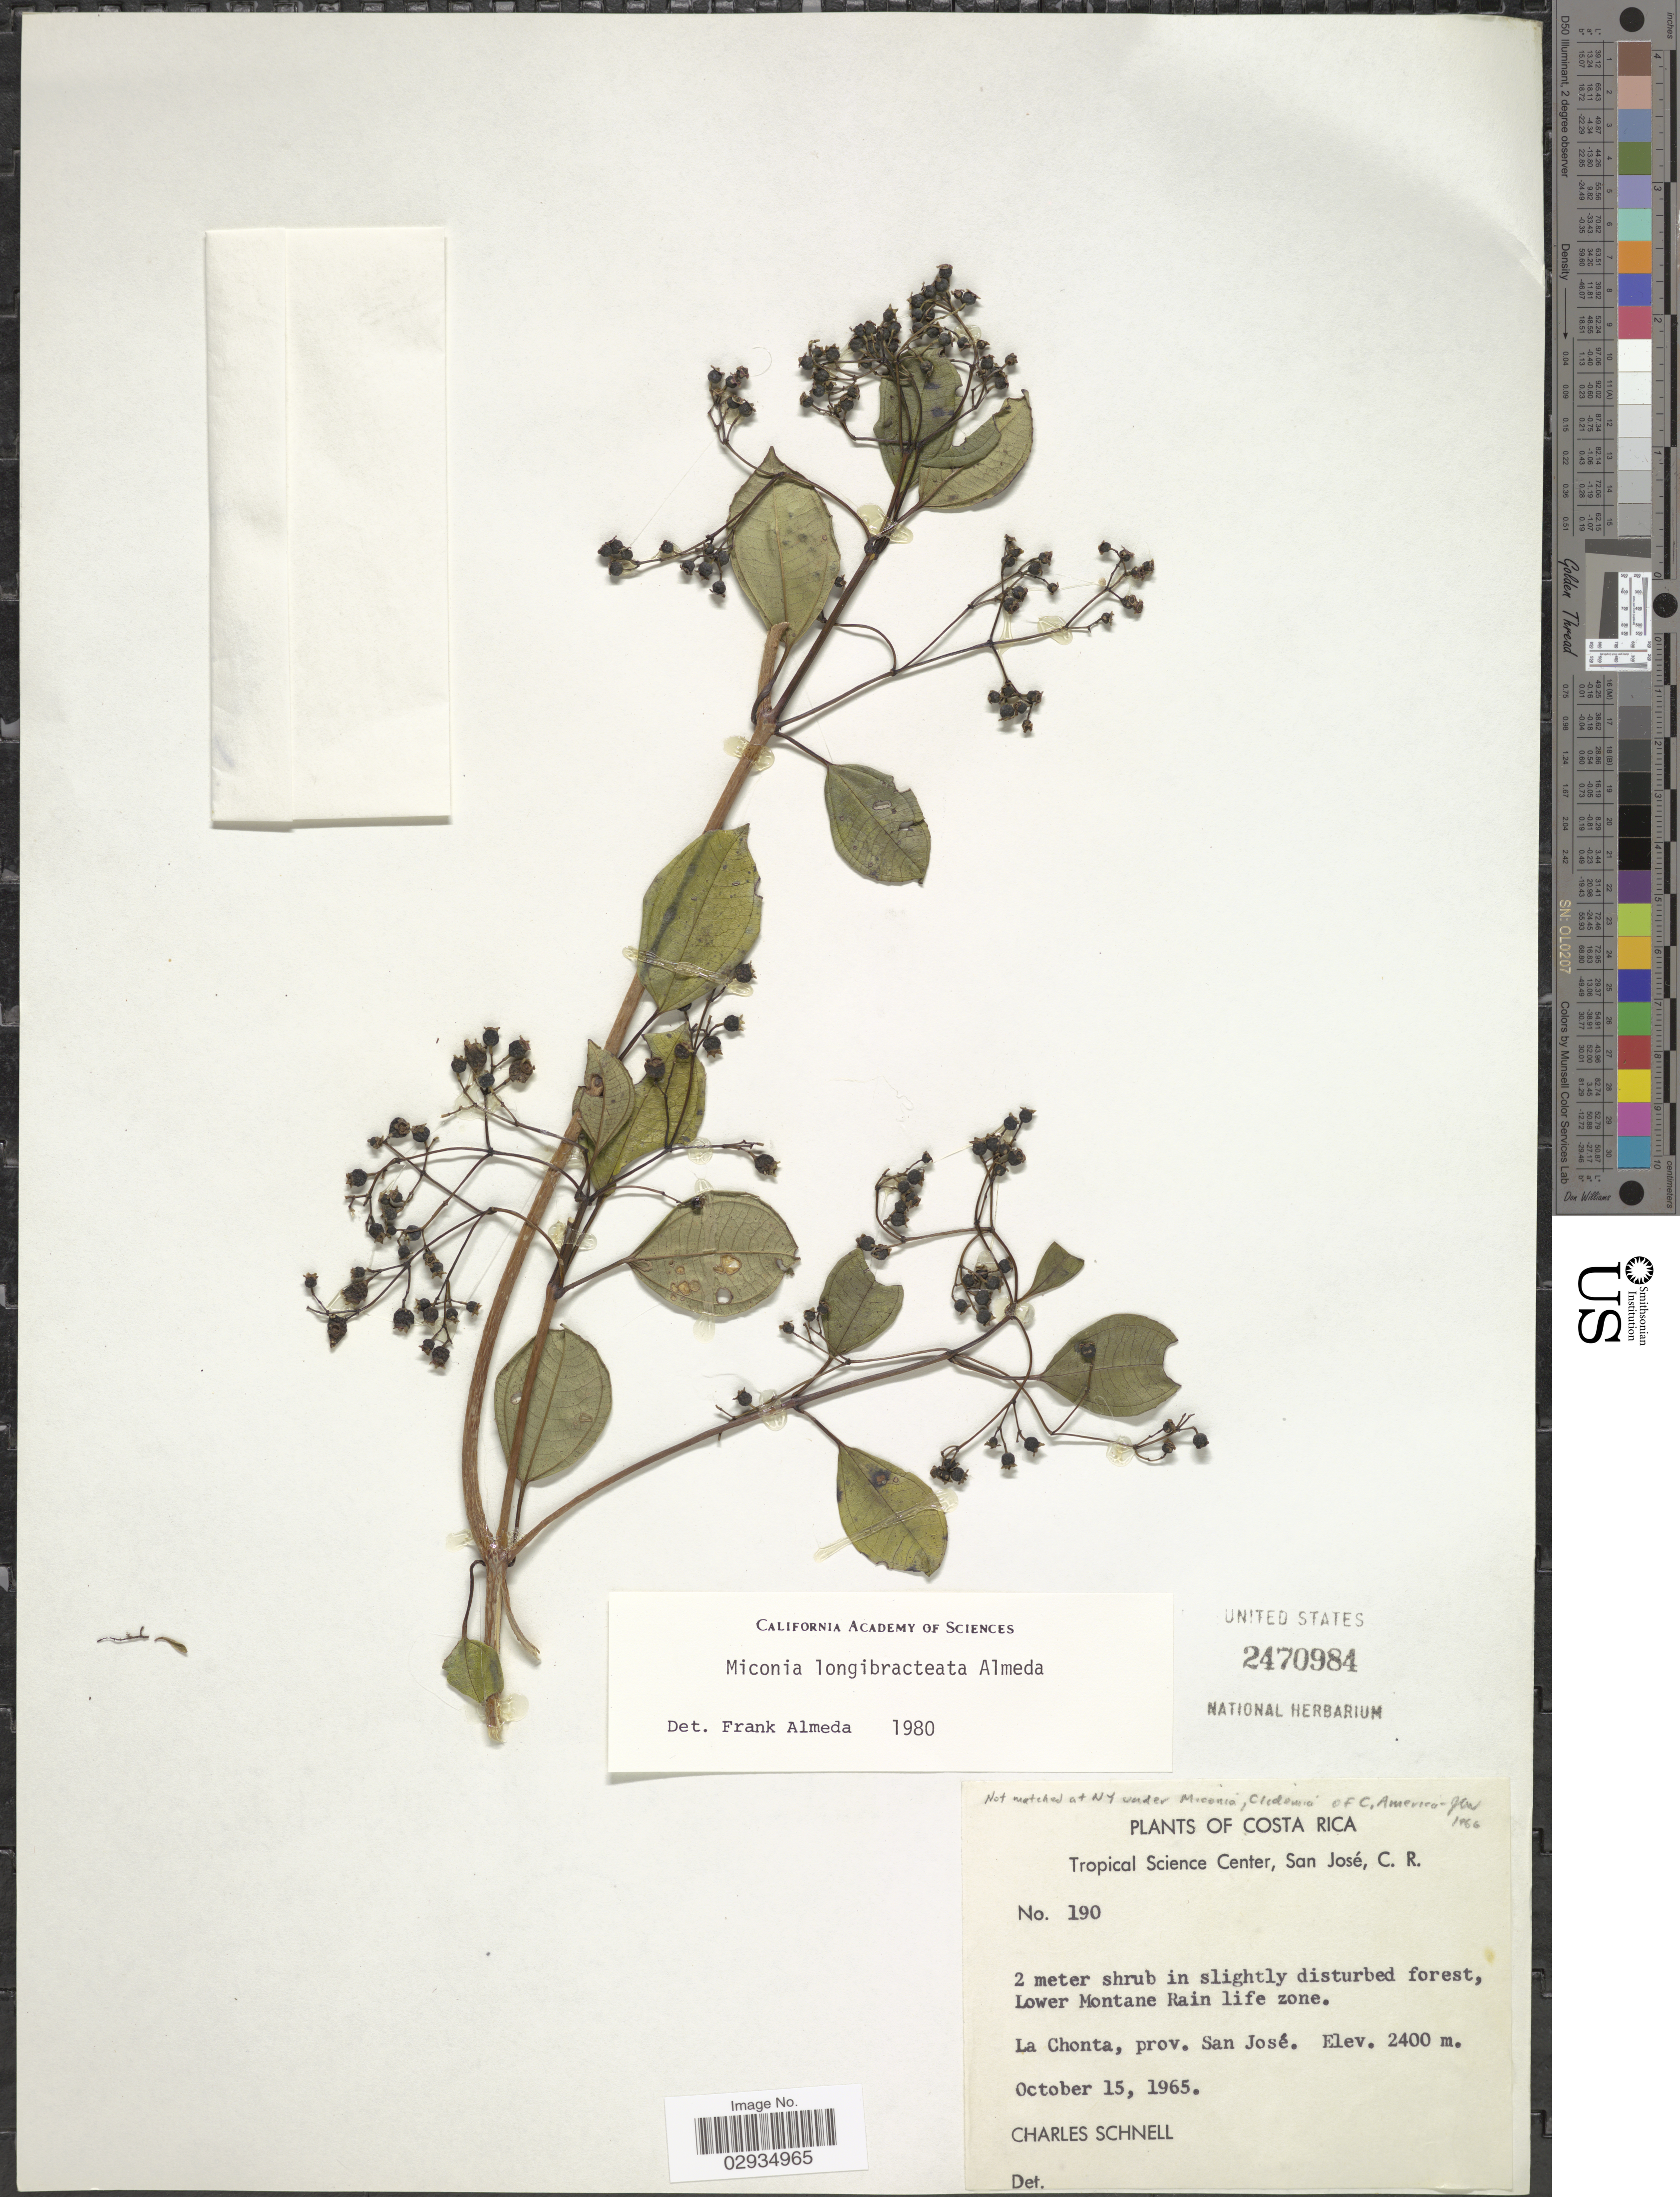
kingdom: Plantae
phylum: Tracheophyta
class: Magnoliopsida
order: Myrtales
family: Melastomataceae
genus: Miconia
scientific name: Miconia longibracteata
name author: Almeda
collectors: C. Schnell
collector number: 190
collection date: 1965-10-15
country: Costa Rica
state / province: San José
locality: Lower Montane Rain life zone.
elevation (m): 2400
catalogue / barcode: US 2470984